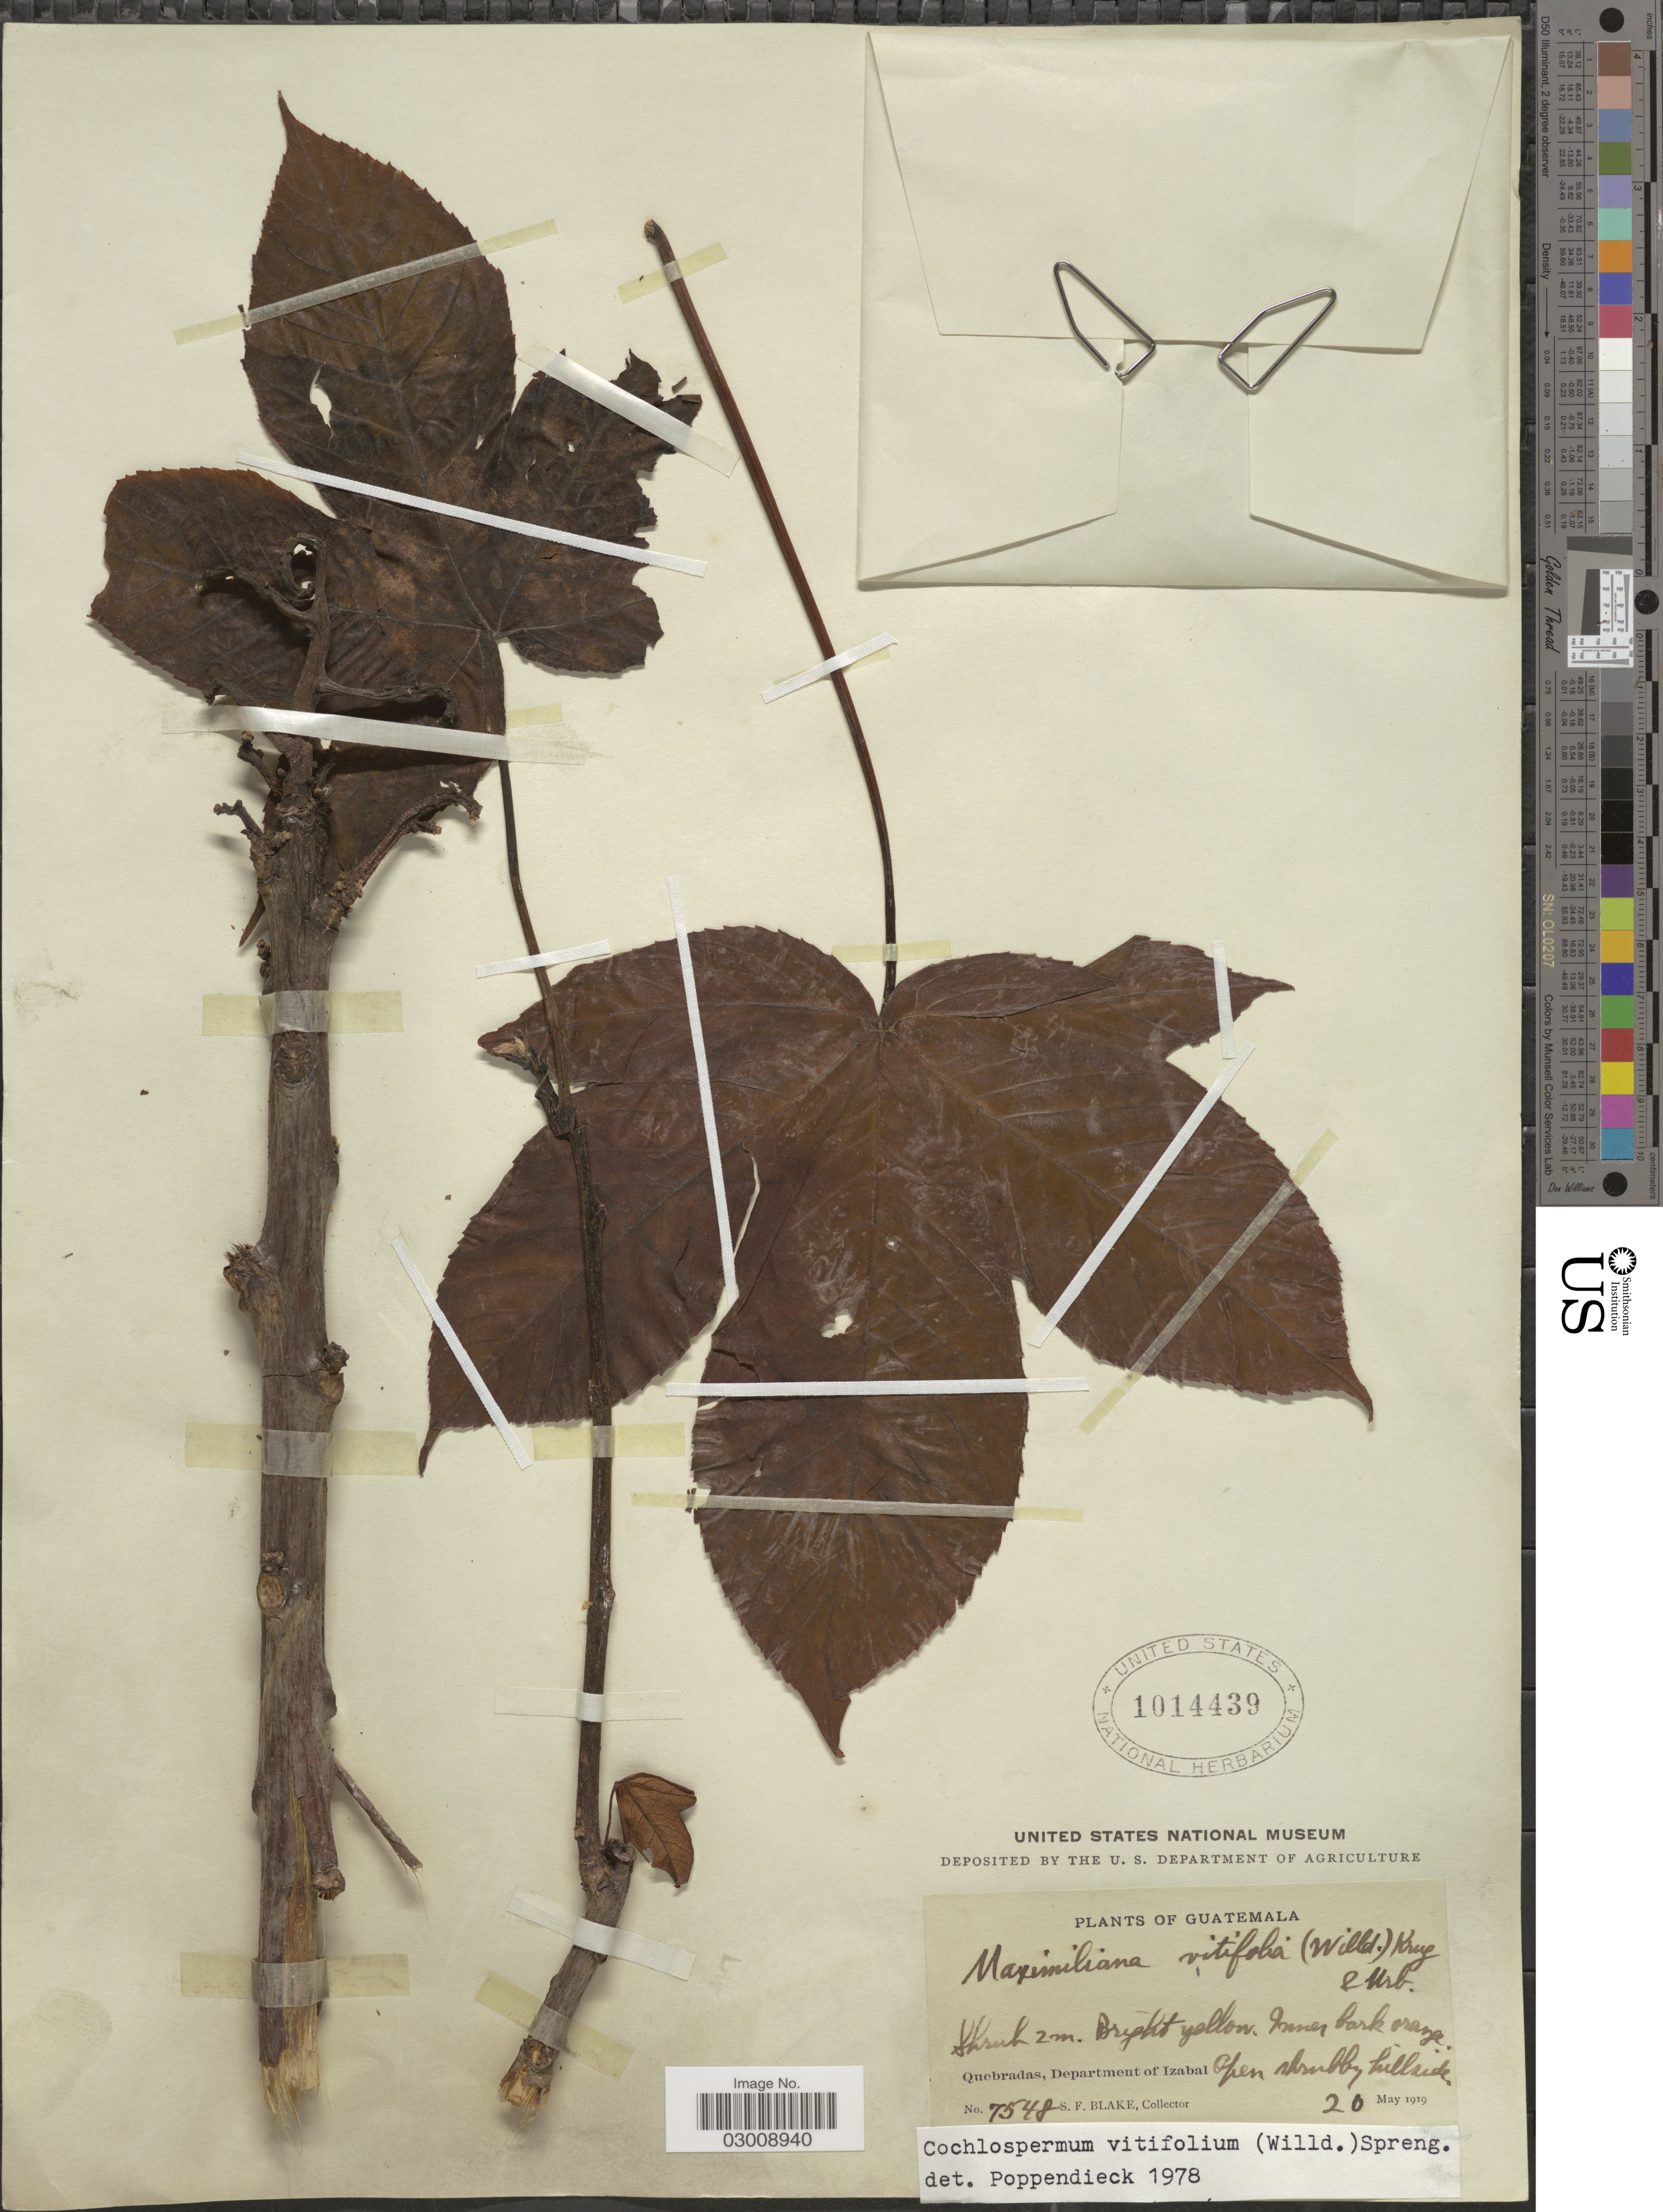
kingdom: Plantae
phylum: Tracheophyta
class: Magnoliopsida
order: Malvales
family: Cochlospermaceae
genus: Cochlospermum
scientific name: Cochlospermum vitifolium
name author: (Willd.) Spreng.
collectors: S. Blake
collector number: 7548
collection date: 1919-05-20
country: Guatemala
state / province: Izabal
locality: Quebradas, Department of Izabal. Open shrubby hillside.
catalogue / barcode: US 1014439